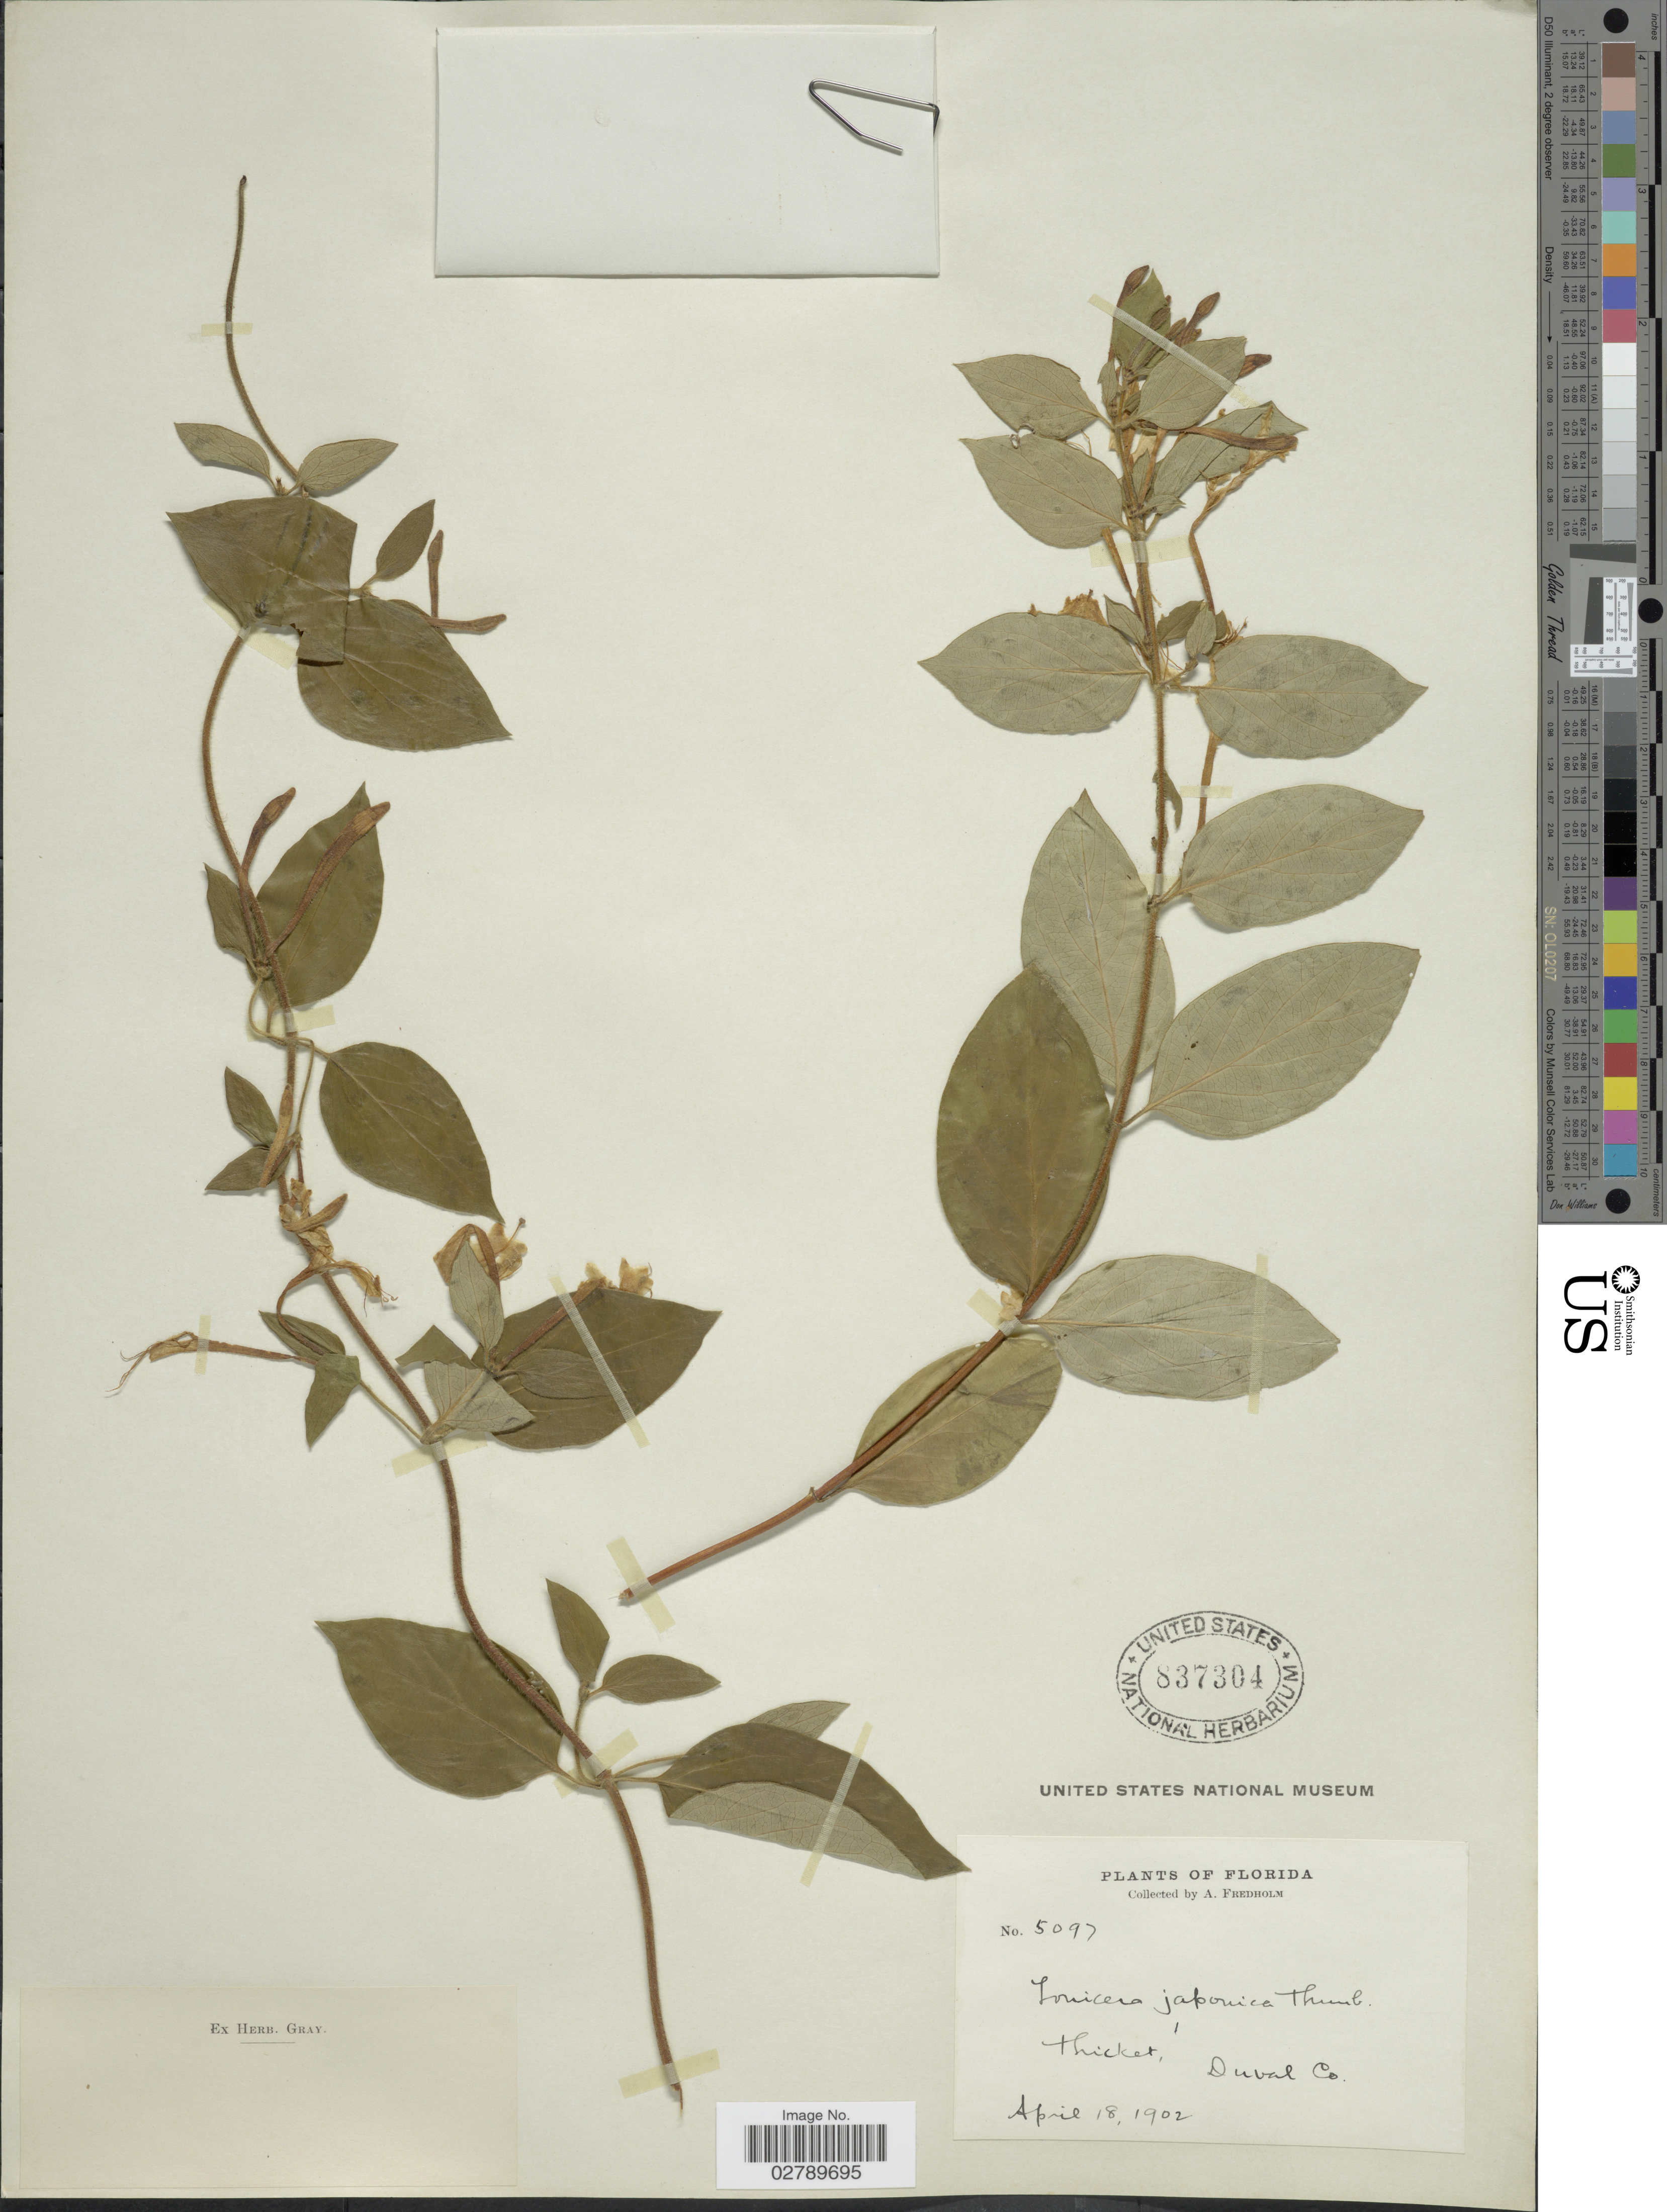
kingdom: Plantae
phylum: Tracheophyta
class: Magnoliopsida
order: Dipsacales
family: Caprifoliaceae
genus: Lonicera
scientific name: Lonicera japonica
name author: Thunb.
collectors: A. Fredholm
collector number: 5097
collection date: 1902-04-18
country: United States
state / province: Florida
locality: Duval Co.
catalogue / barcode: US 837304